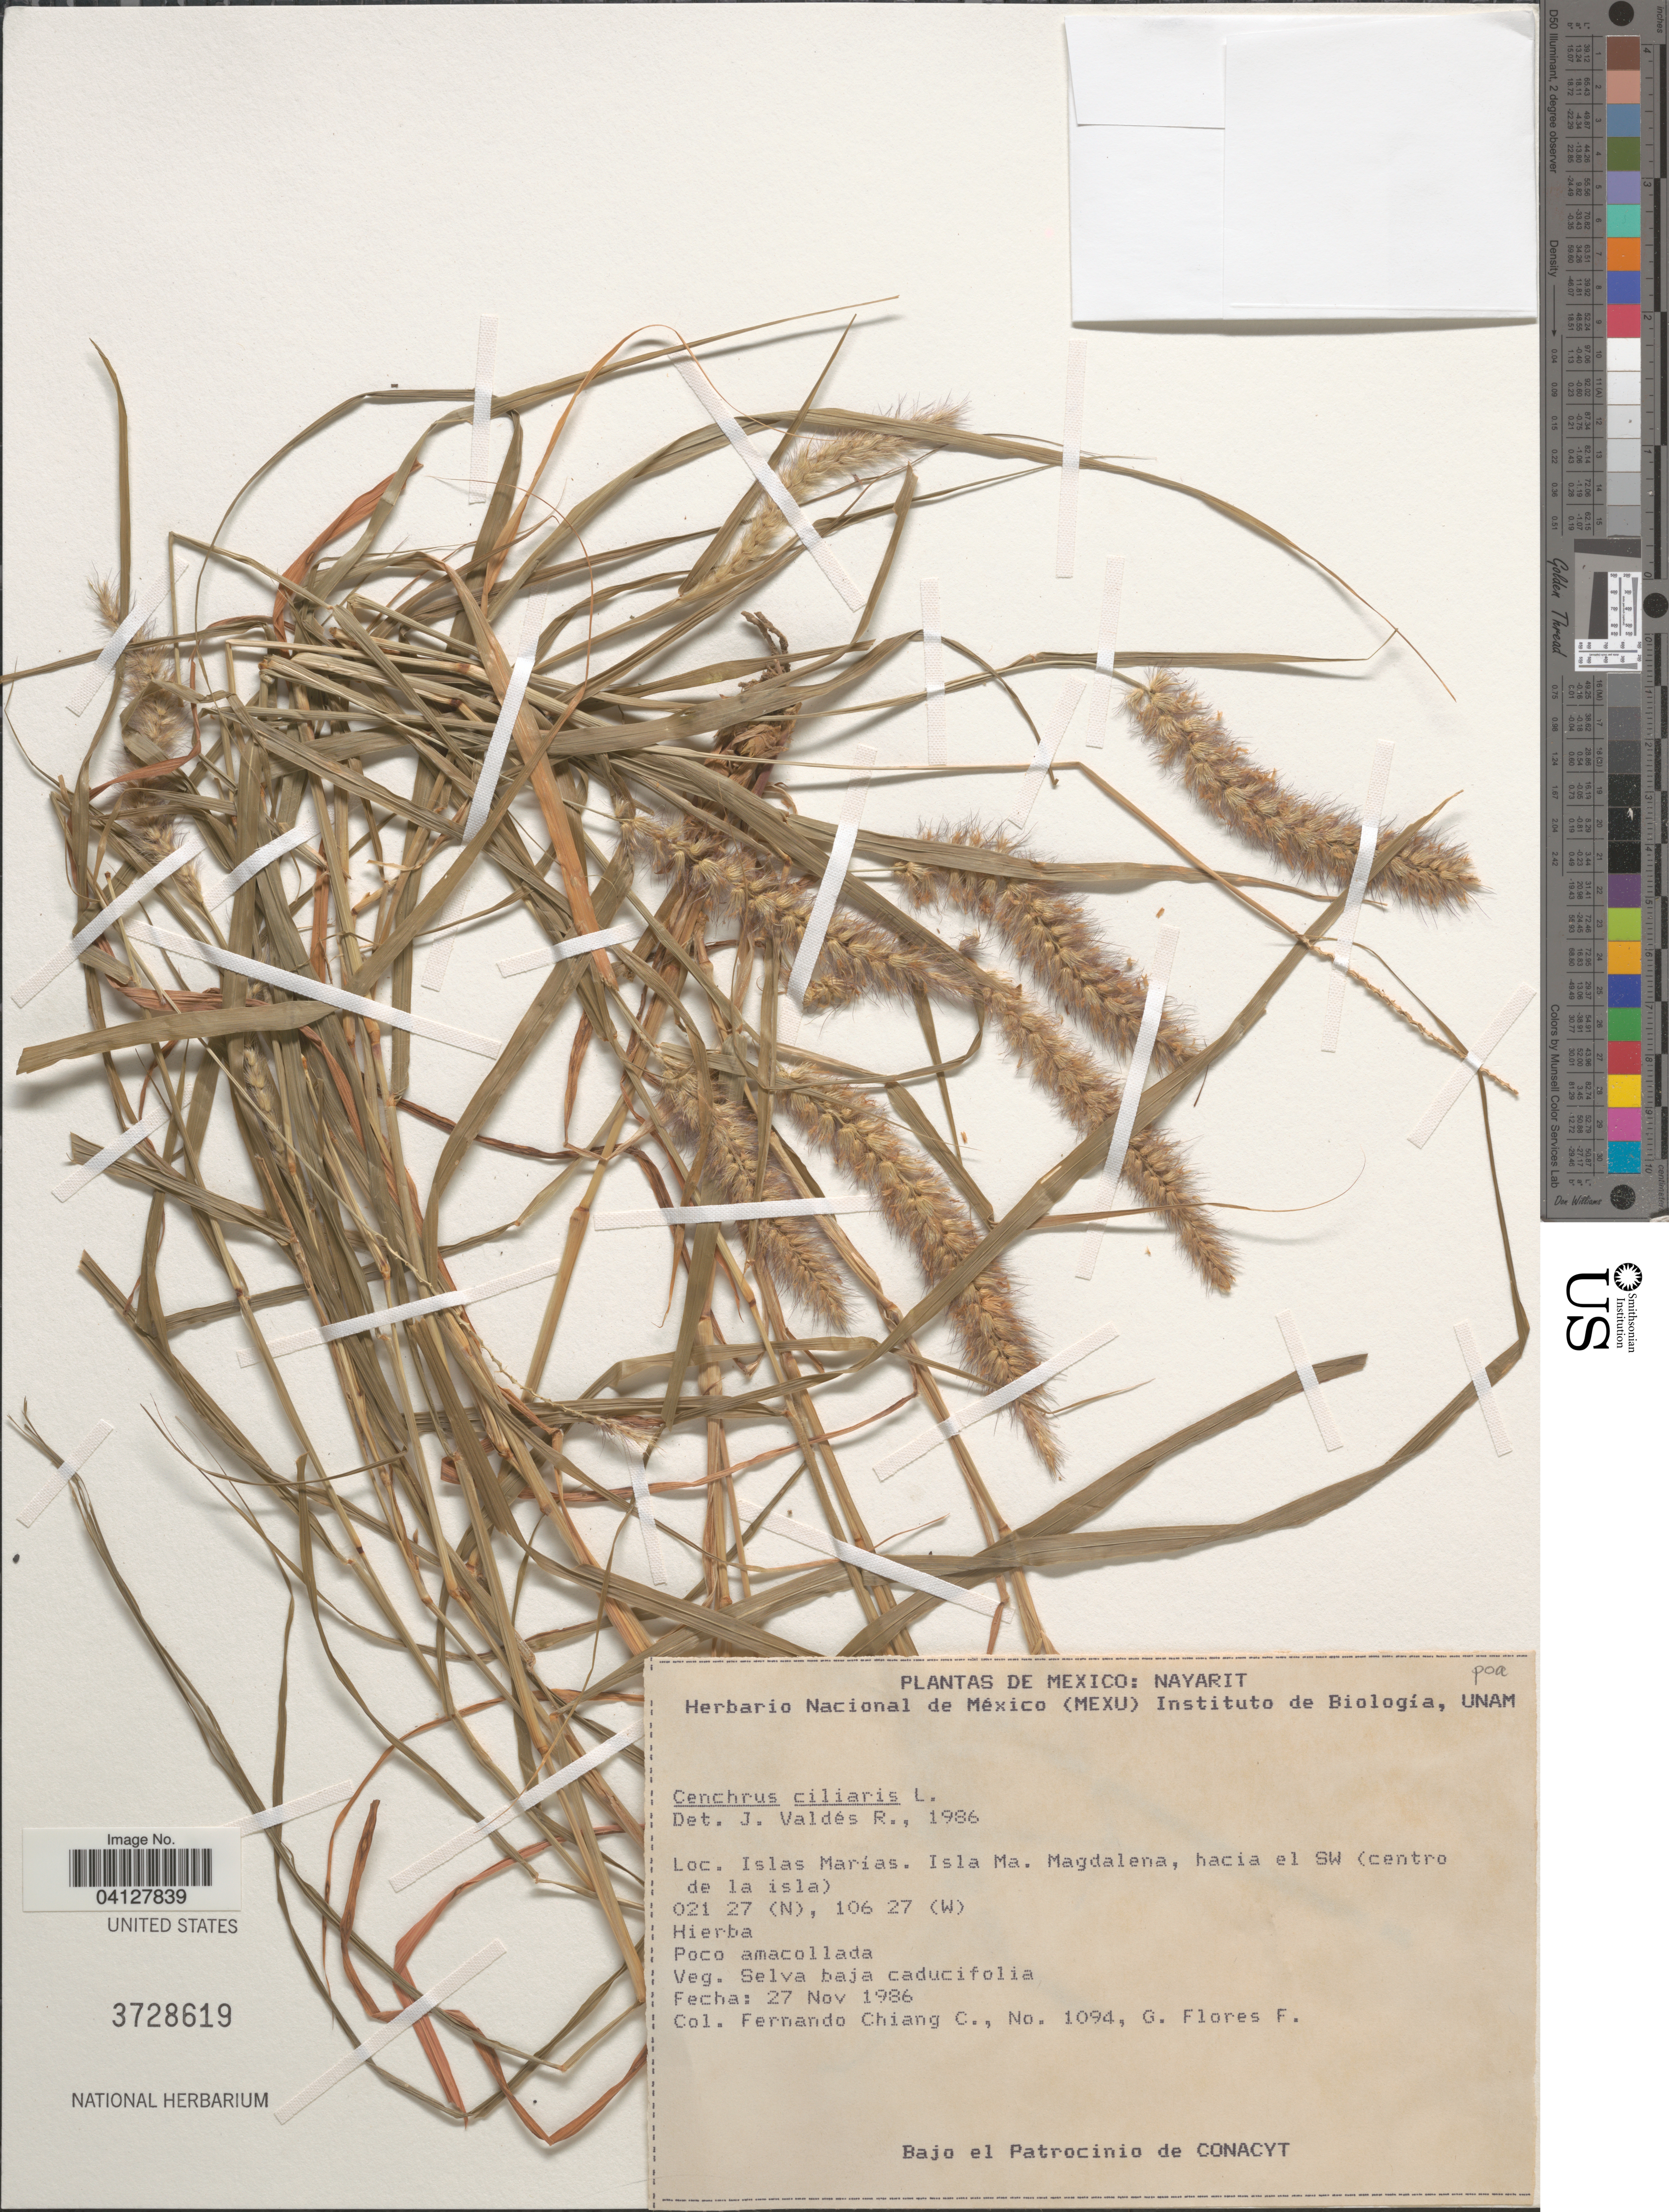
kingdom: Plantae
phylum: Tracheophyta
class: Liliopsida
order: Poales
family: Poaceae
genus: Cenchrus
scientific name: Cenchrus ciliaris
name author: L.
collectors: F. Chiang C. & G. Flores F.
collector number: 1094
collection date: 1986-11-27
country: Mexico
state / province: Nayarit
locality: Islas Marías. Isla Ma. Magdalena, hacia el SW (centro de la isla).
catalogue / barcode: US 3728619